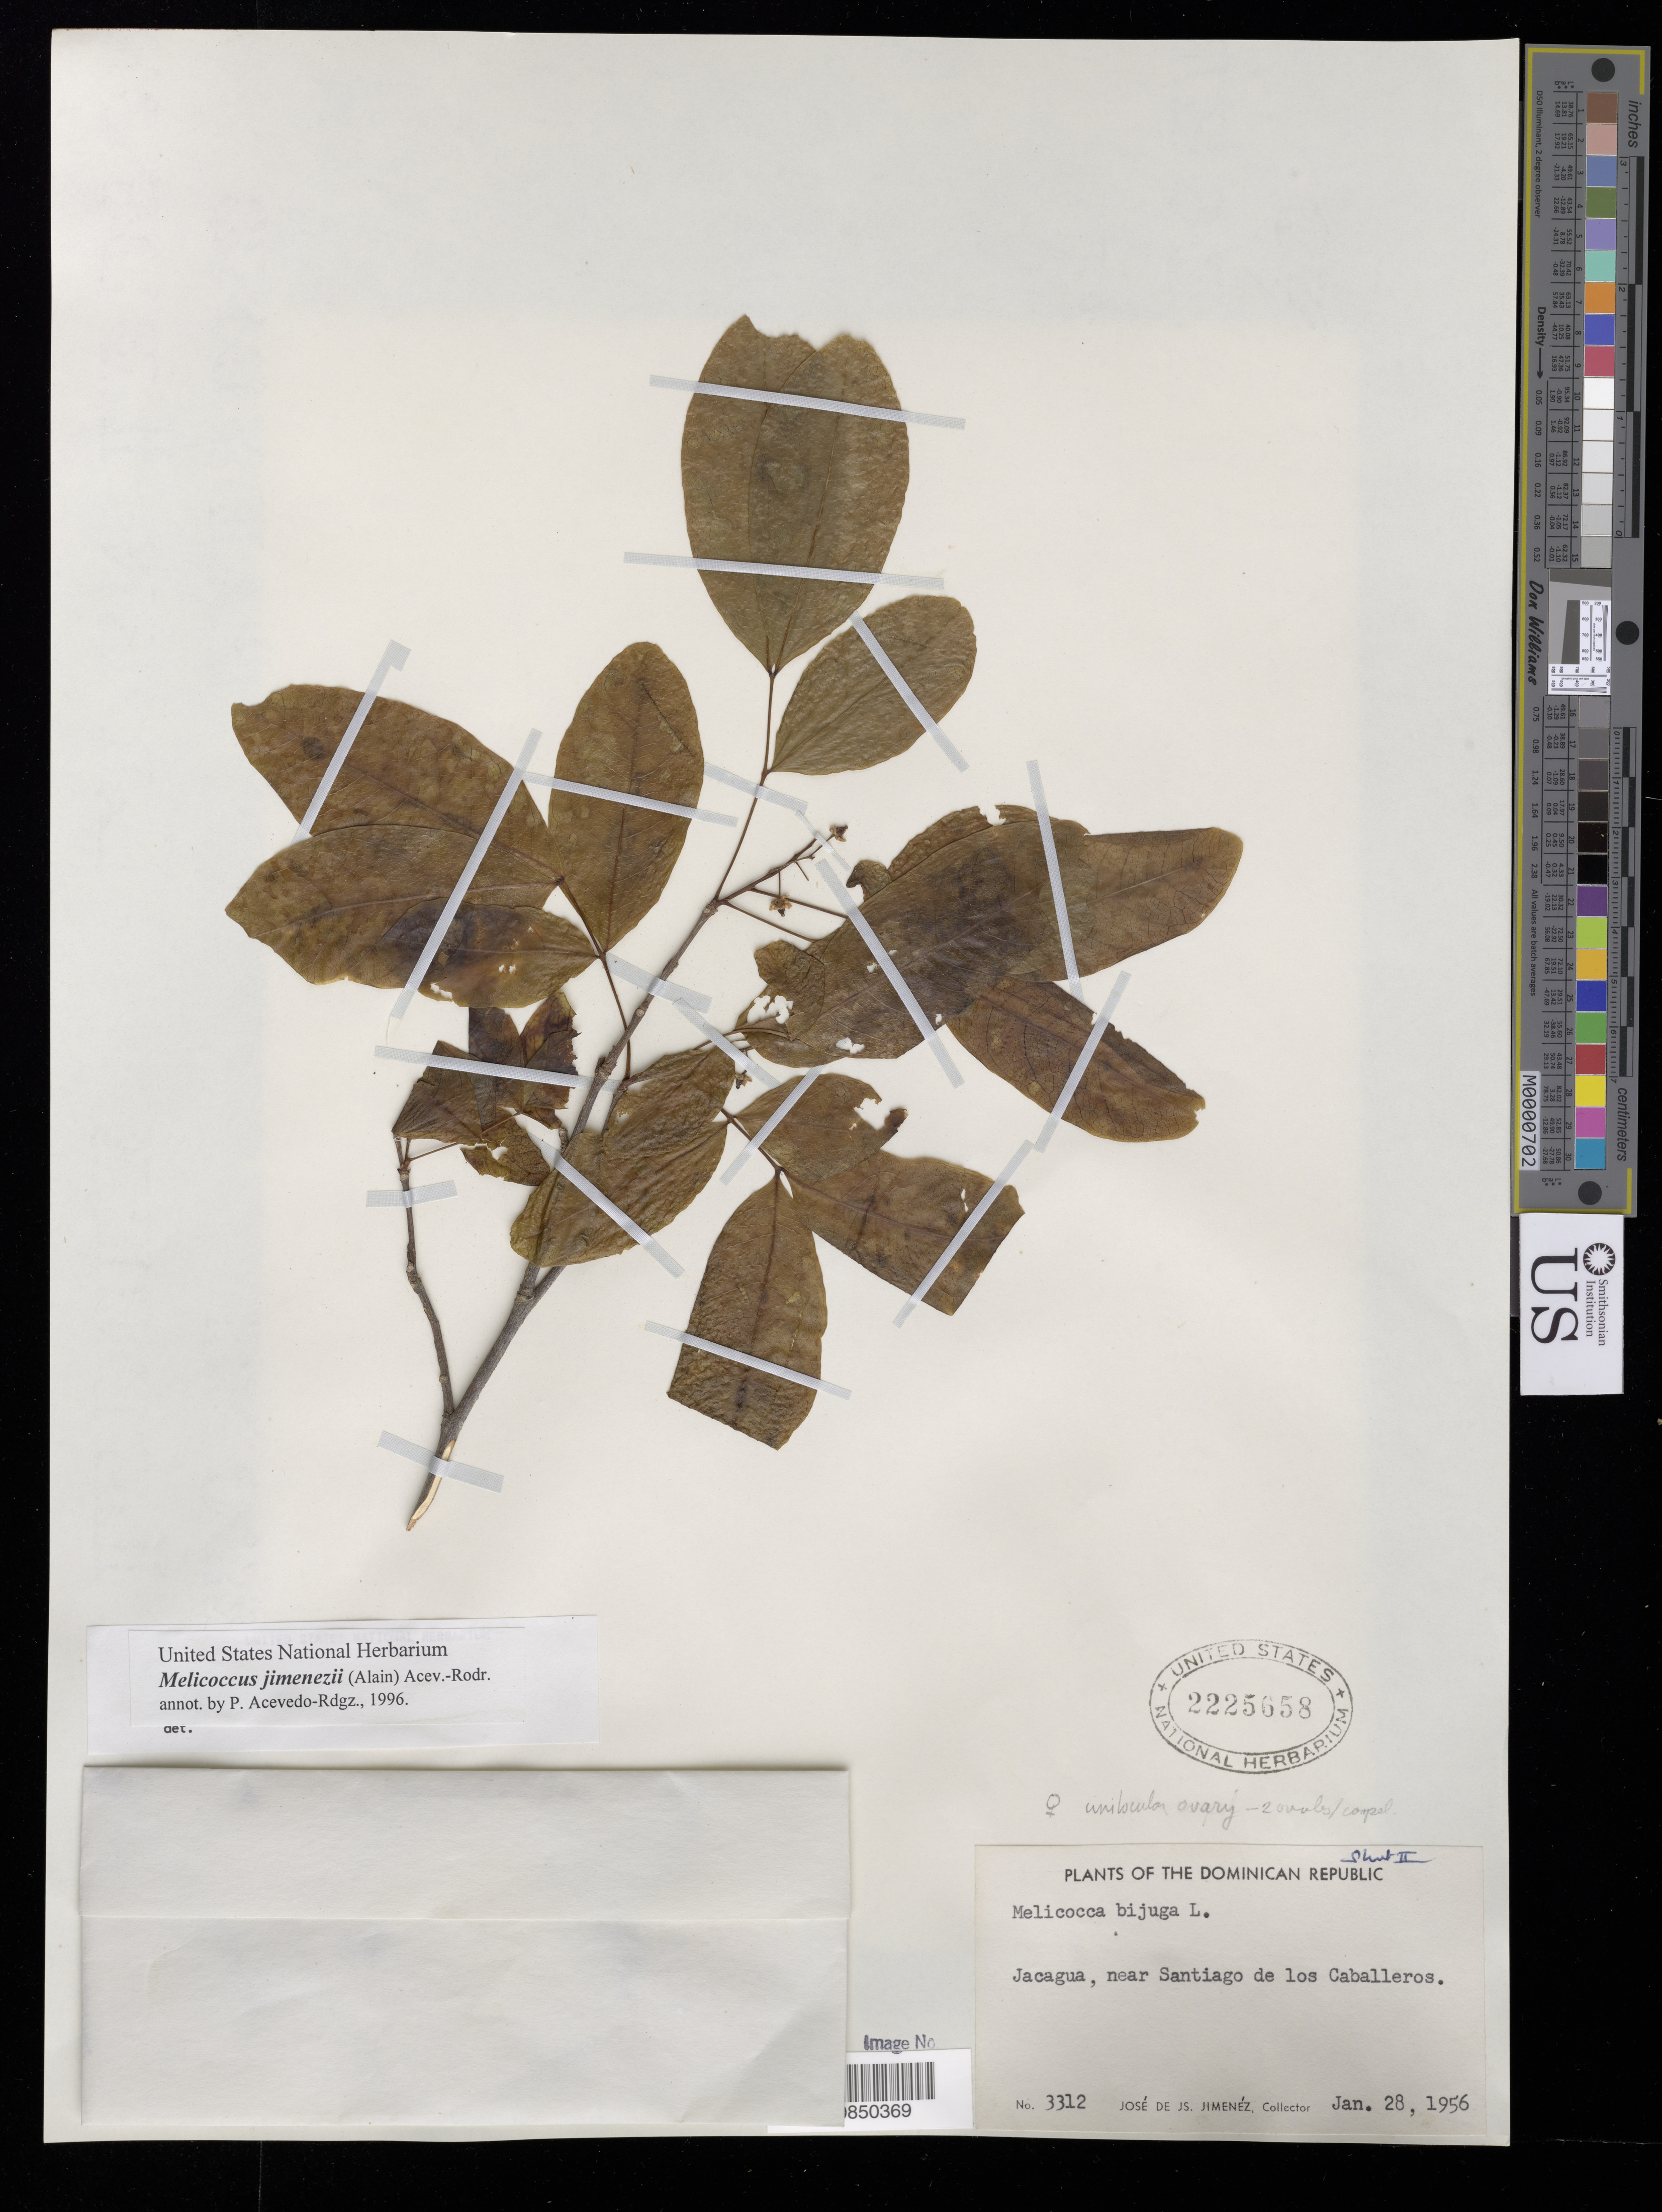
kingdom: Plantae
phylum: Tracheophyta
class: Magnoliopsida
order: Sapindales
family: Sapindaceae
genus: Melicoccus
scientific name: Melicoccus jimenezii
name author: (Alain) Acev.-Rodr.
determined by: Acevedo-Rodríguez, P., (BOT), Smithsonian Institution - National Museum of Natural History (UNITED STATES)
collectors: J. J. Jiménez Almonte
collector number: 3312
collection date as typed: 28 Jan 1956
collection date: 1956-01-28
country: Dominican Republic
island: Hispaniola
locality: Jacagua, near Santiago de los Caballeros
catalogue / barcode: US 2225658